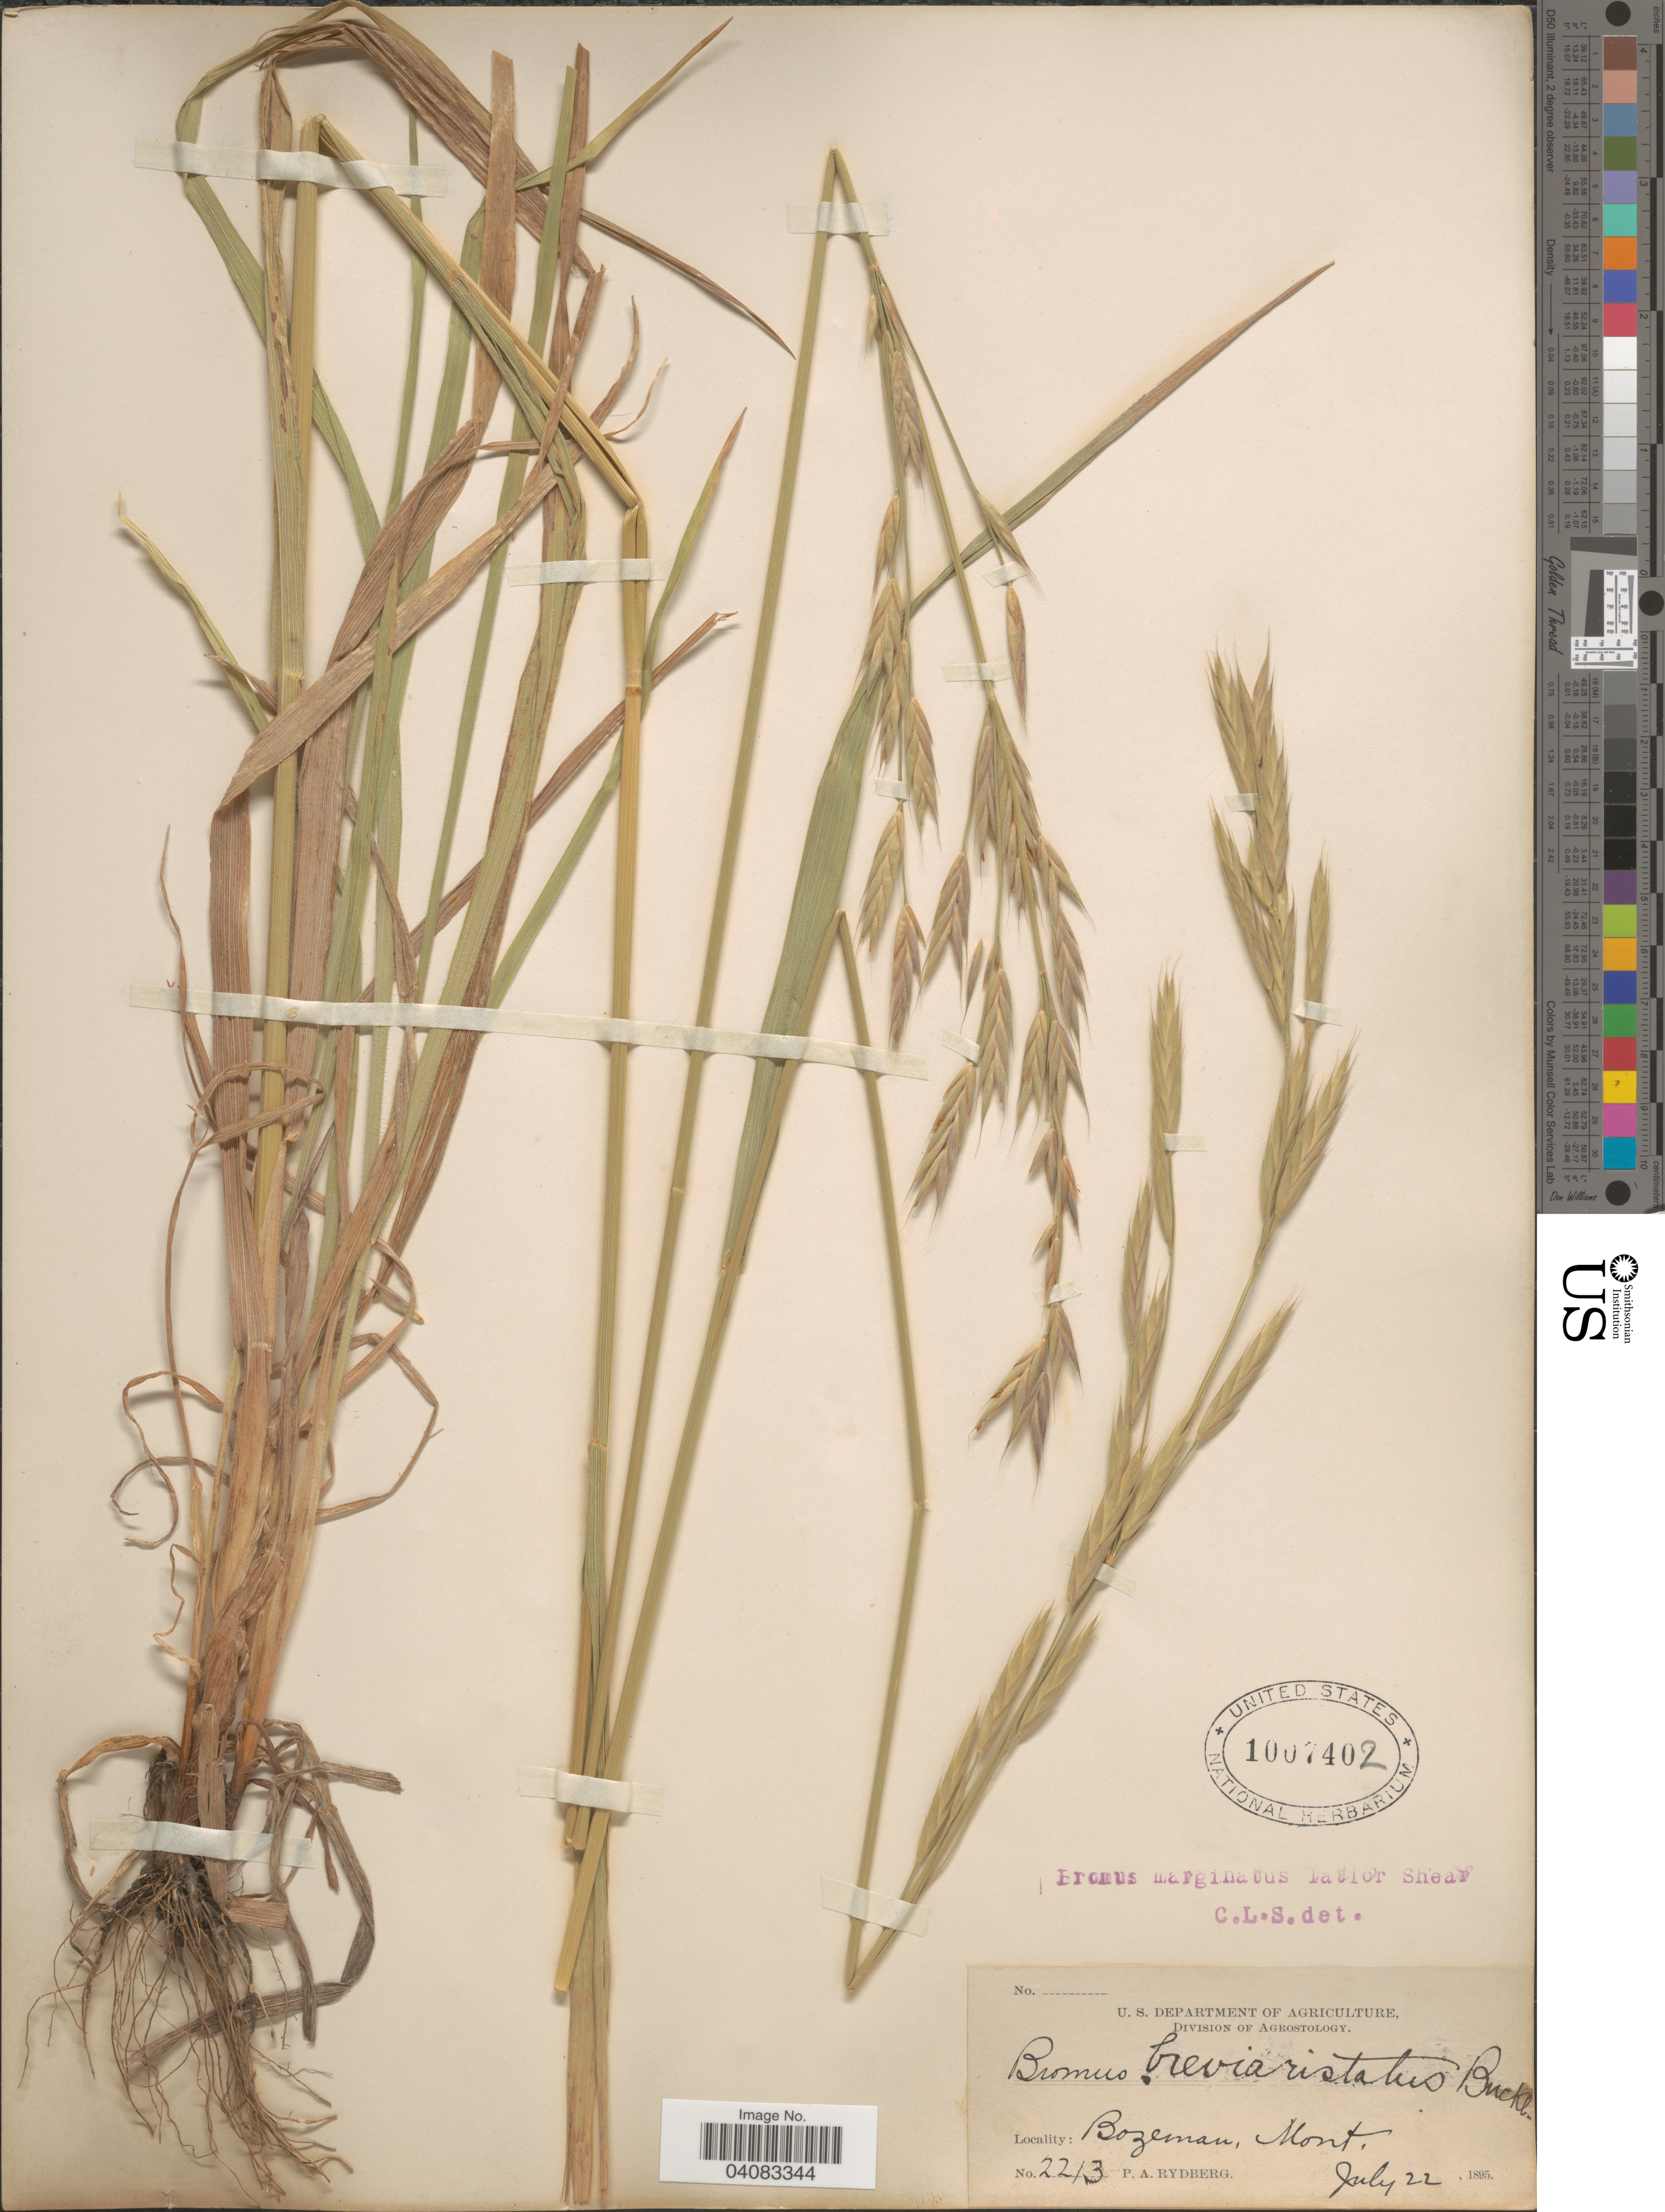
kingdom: Plantae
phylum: Tracheophyta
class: Liliopsida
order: Poales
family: Poaceae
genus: Bromus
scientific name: Bromus marginatus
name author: Nees ex Steud.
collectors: P. A. Rydberg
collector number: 2213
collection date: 1895-07-22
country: United States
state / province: Montana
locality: Bozeman.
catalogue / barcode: US 1007402